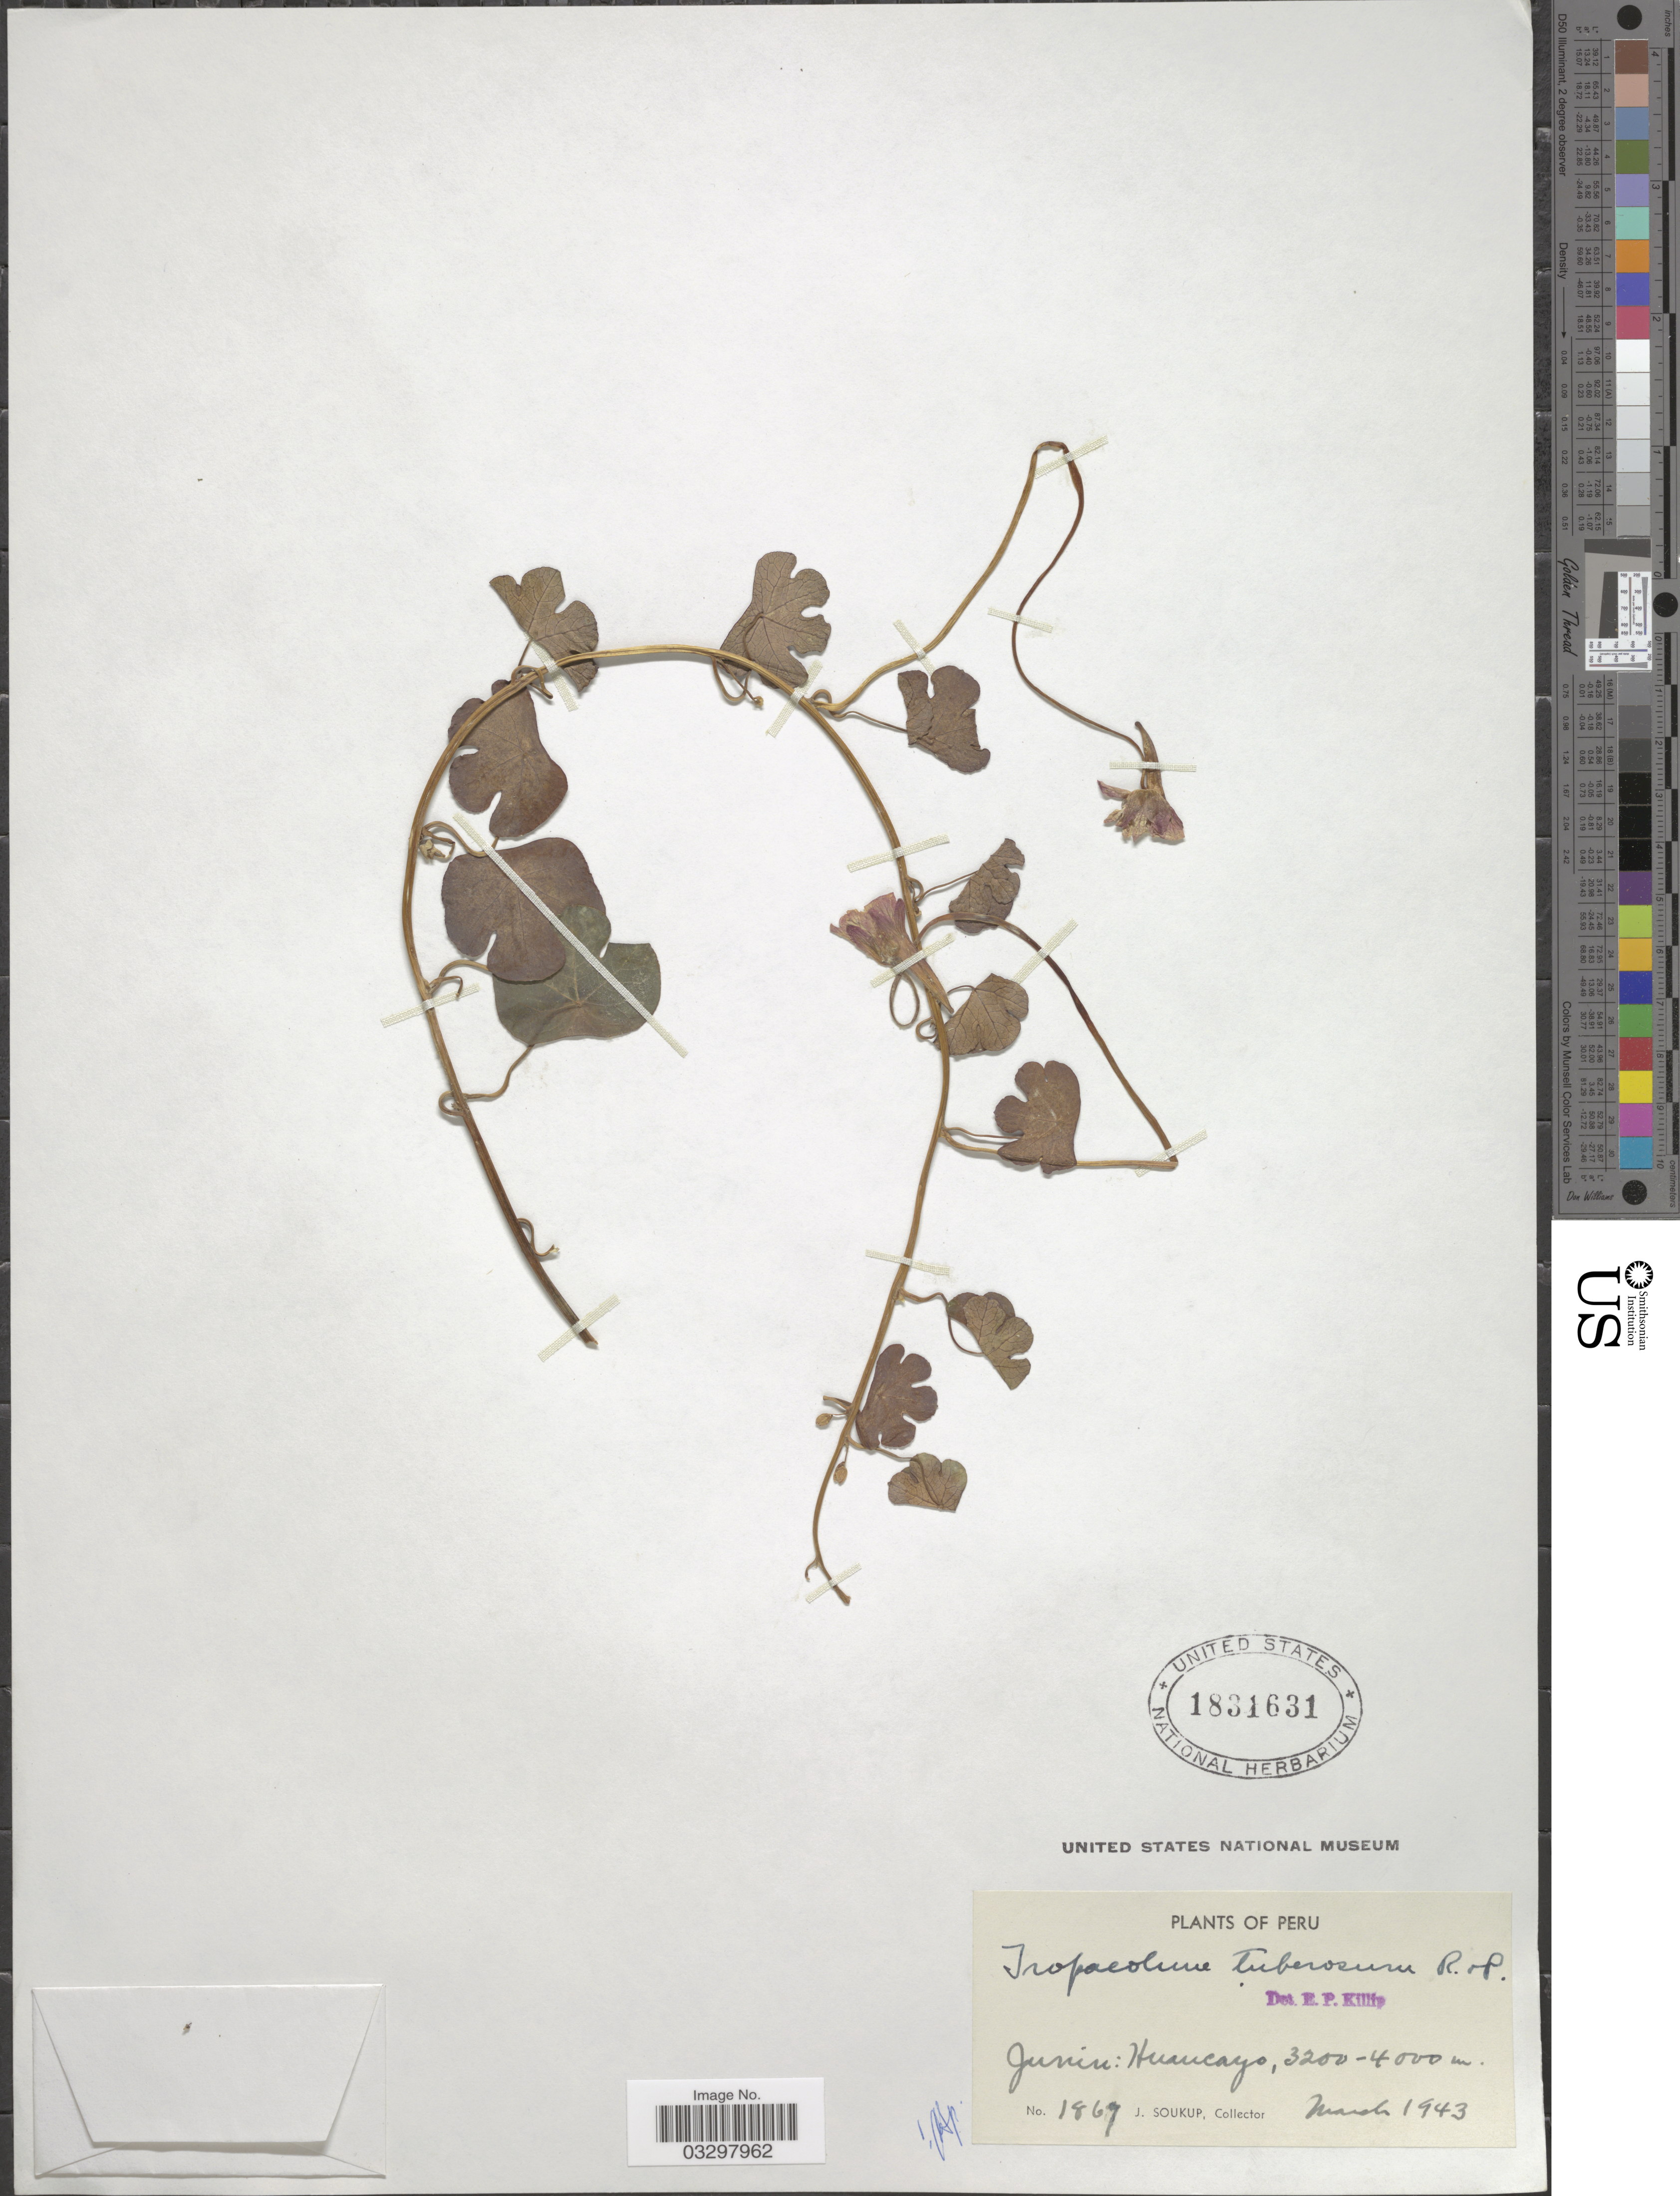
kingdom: Plantae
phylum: Tracheophyta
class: Magnoliopsida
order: Brassicales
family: Tropaeolaceae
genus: Tropaeolum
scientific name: Tropaeolum tuberosum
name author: Ruiz & Pav.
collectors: J. Soukup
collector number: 1867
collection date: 1943-03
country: Peru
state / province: Junín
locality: Huancayo.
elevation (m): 3200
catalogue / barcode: US 1831631